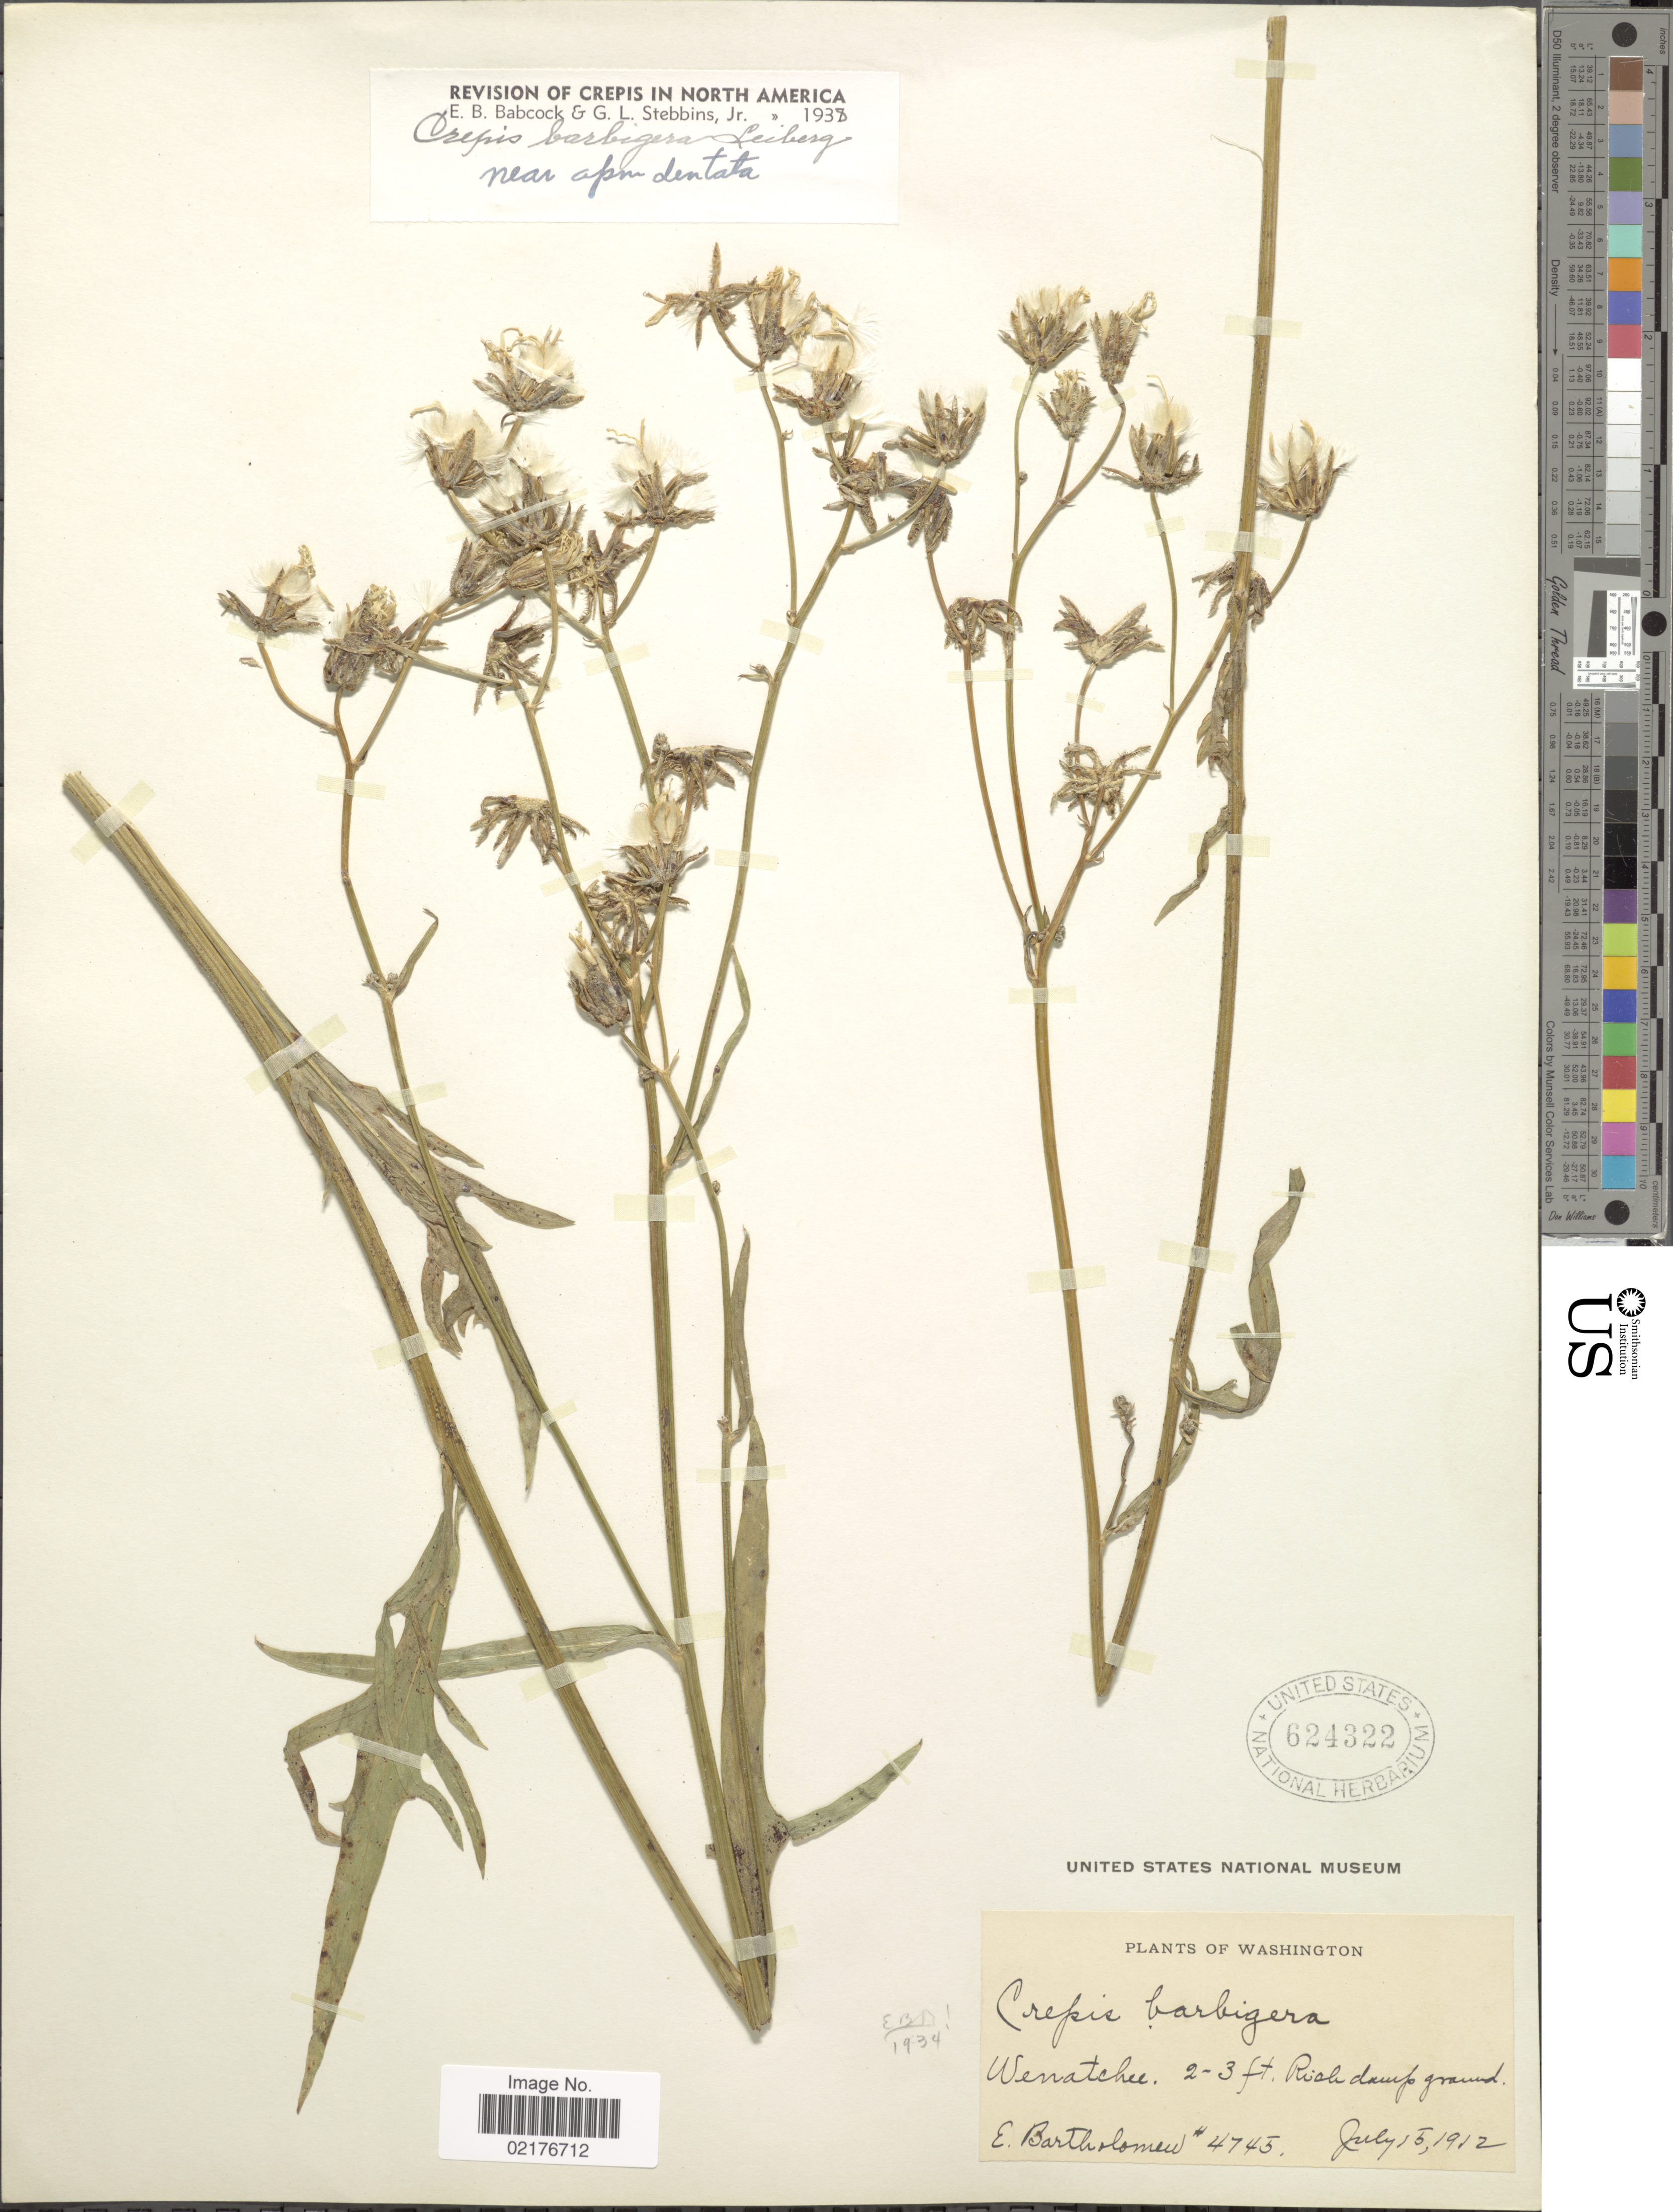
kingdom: Plantae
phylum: Tracheophyta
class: Magnoliopsida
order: Asterales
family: Asteraceae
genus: Crepis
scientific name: Crepis barbigera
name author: Leiberg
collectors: E. Bartholomew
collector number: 4745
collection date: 1912-07-15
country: United States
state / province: Washington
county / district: Chelan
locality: Wenatchee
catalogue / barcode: US 624322